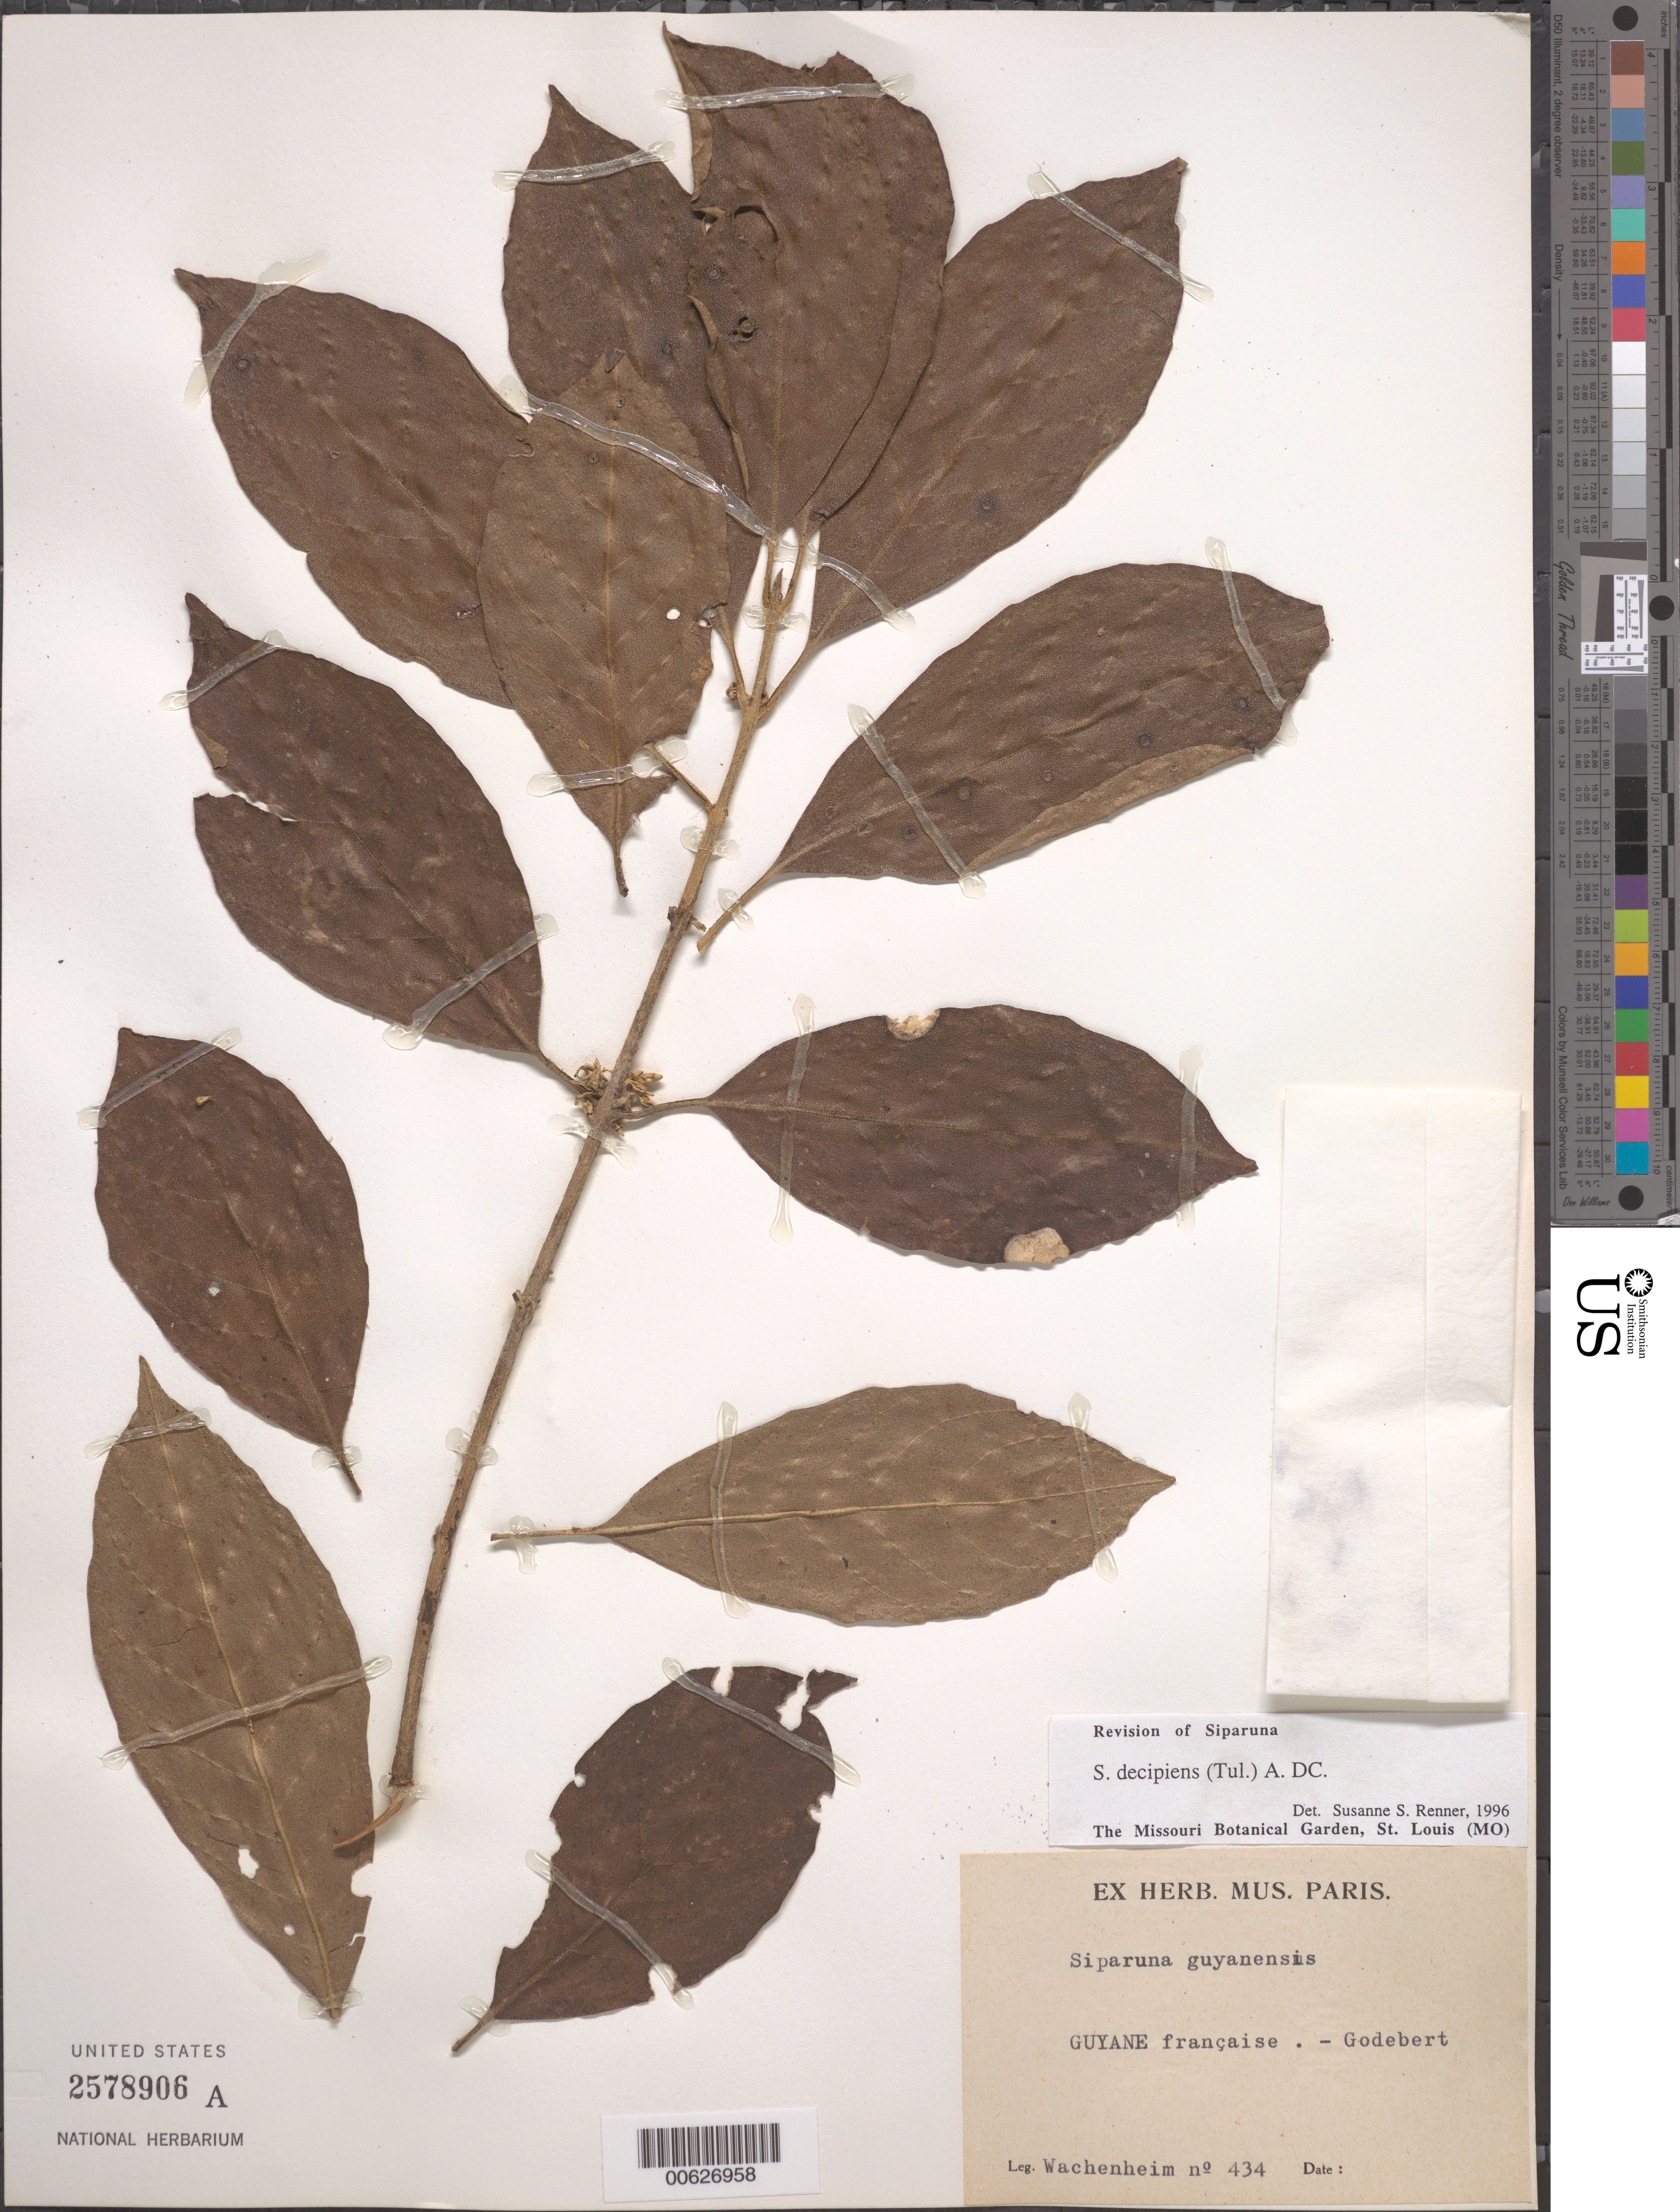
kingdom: Plantae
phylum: Tracheophyta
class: Magnoliopsida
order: Laurales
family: Siparunaceae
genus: Siparuna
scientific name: Siparuna decipiens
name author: (Tul.) A. DC.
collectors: G. Wachenheim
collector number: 434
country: French Guiana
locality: Godebert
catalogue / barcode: US 2578906A